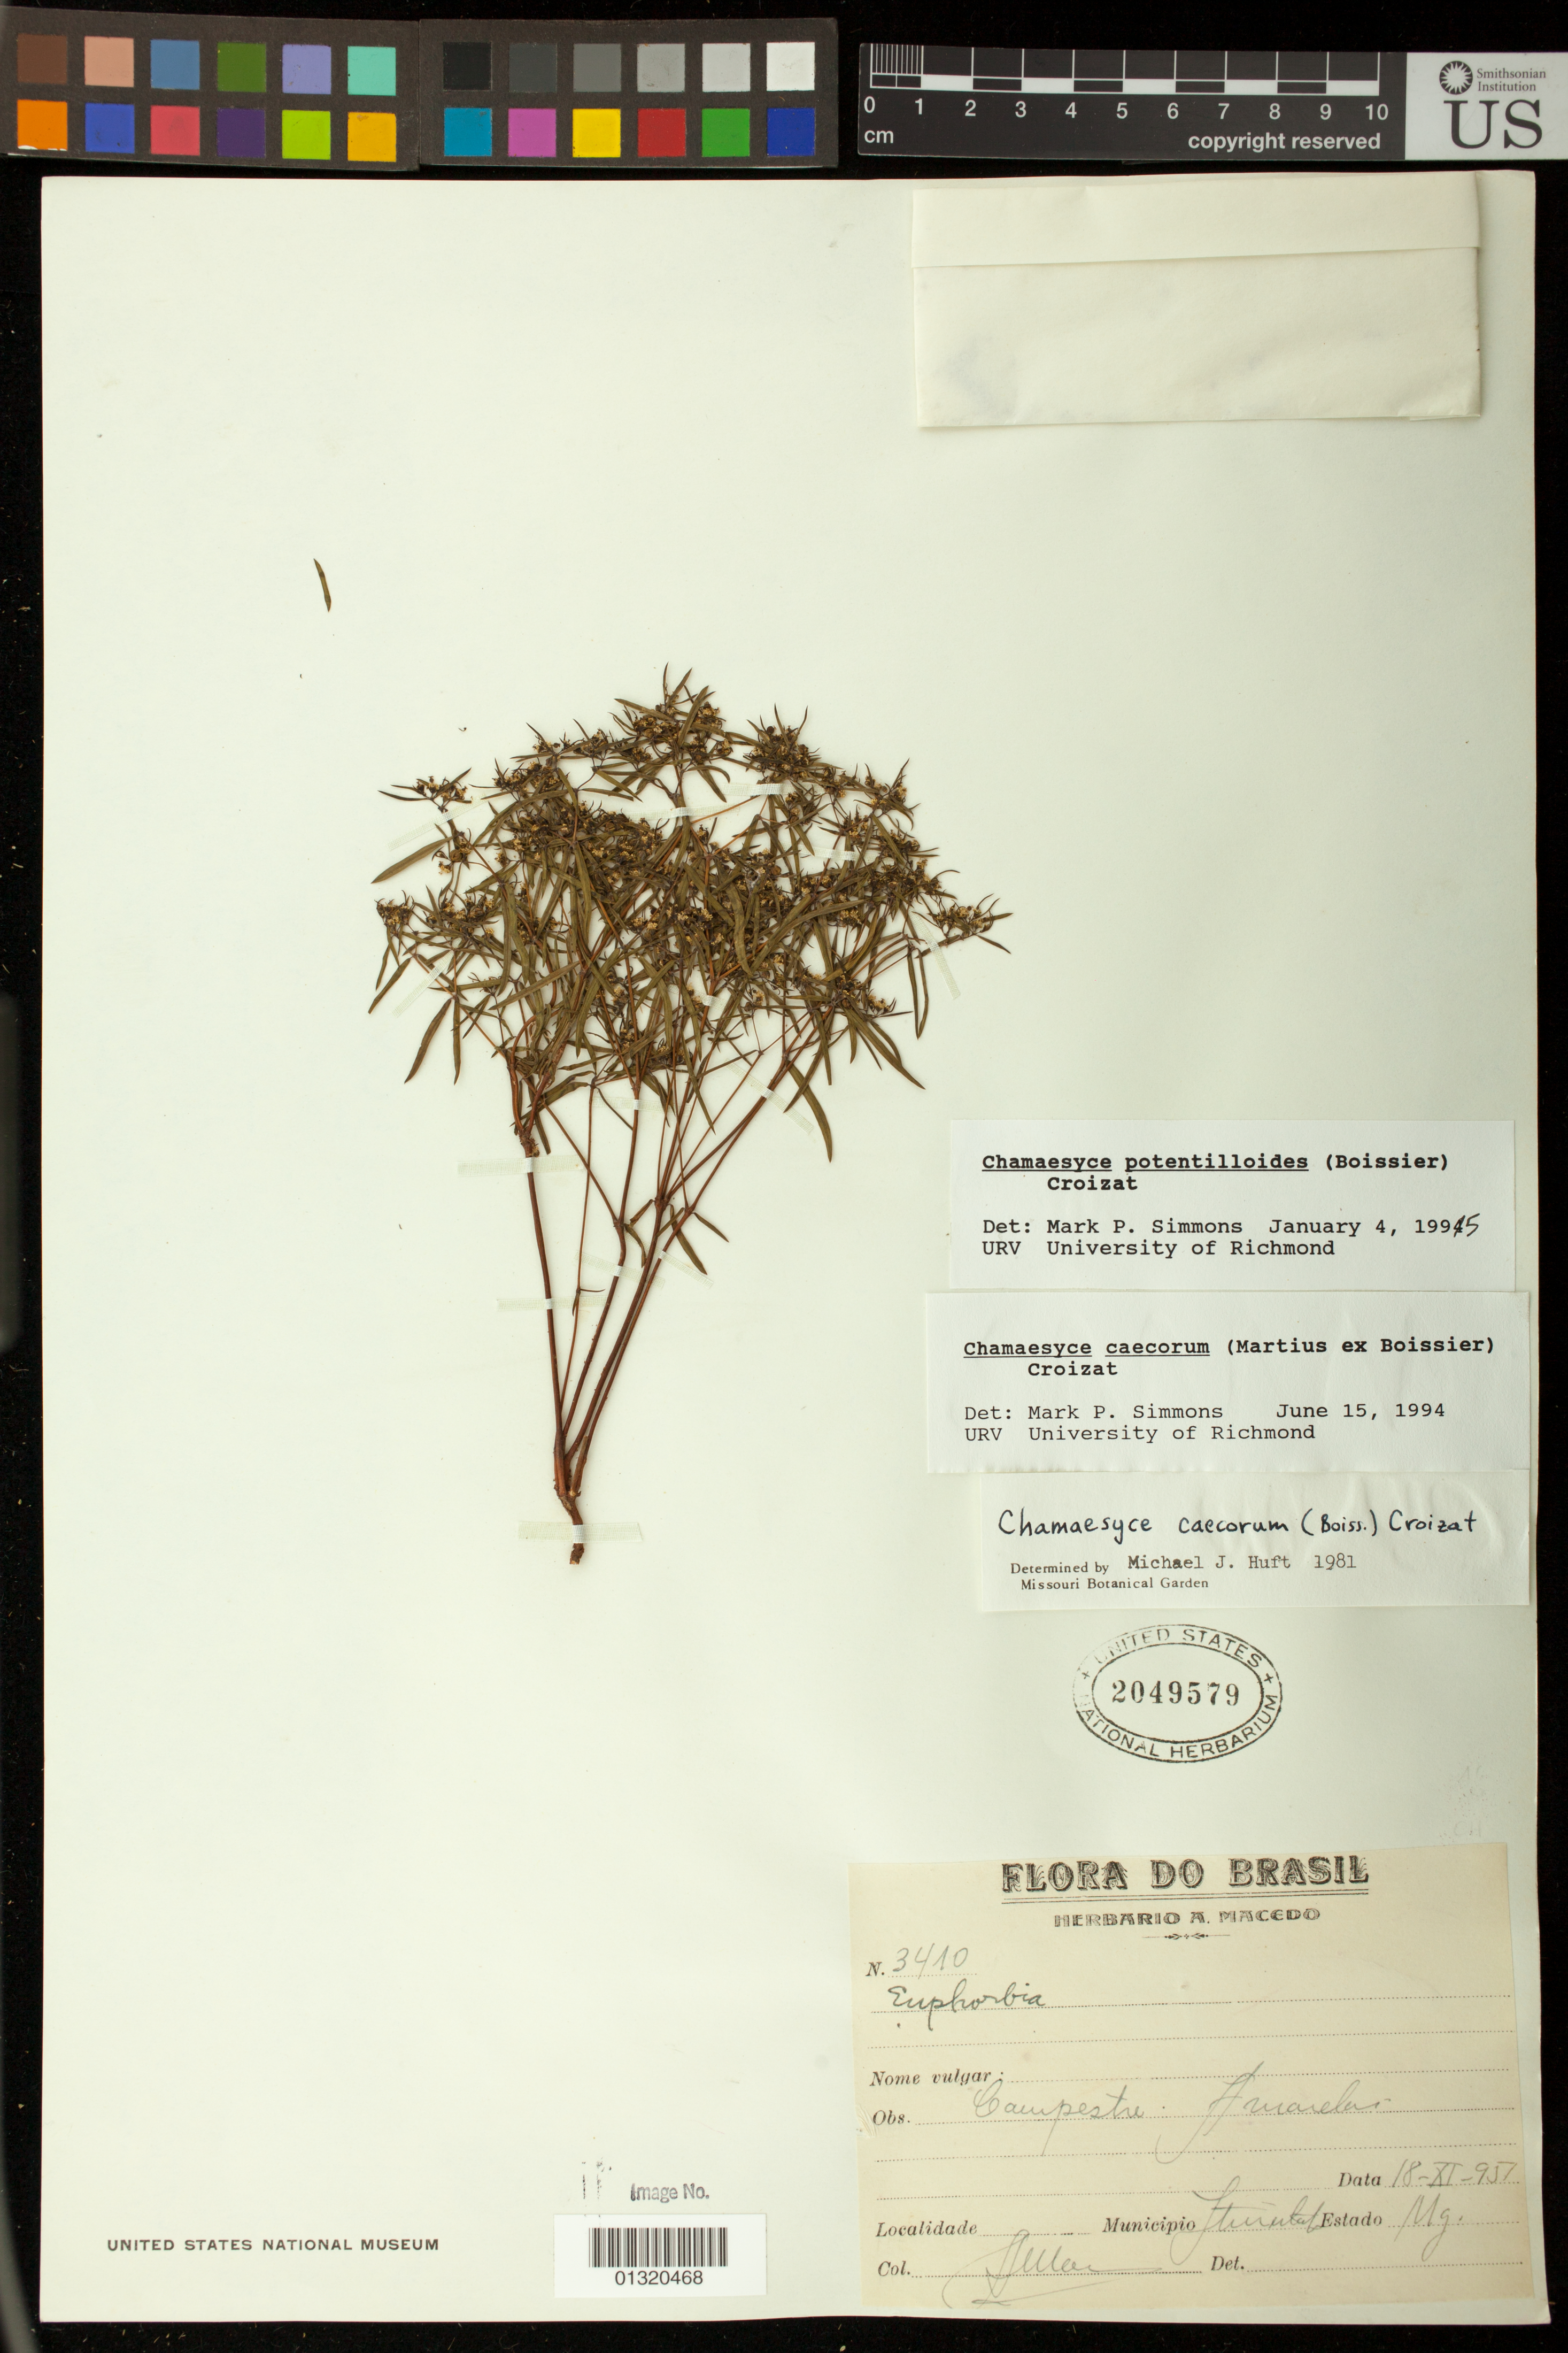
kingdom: Plantae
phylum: Tracheophyta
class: Magnoliopsida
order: Malpighiales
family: Euphorbiaceae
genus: Euphorbia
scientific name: Euphorbia potentilloides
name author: Boiss.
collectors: A. Macedo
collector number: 3410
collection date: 1951-11-18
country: Brazil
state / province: Minas Gerais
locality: Ituiutaba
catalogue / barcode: US 2049579